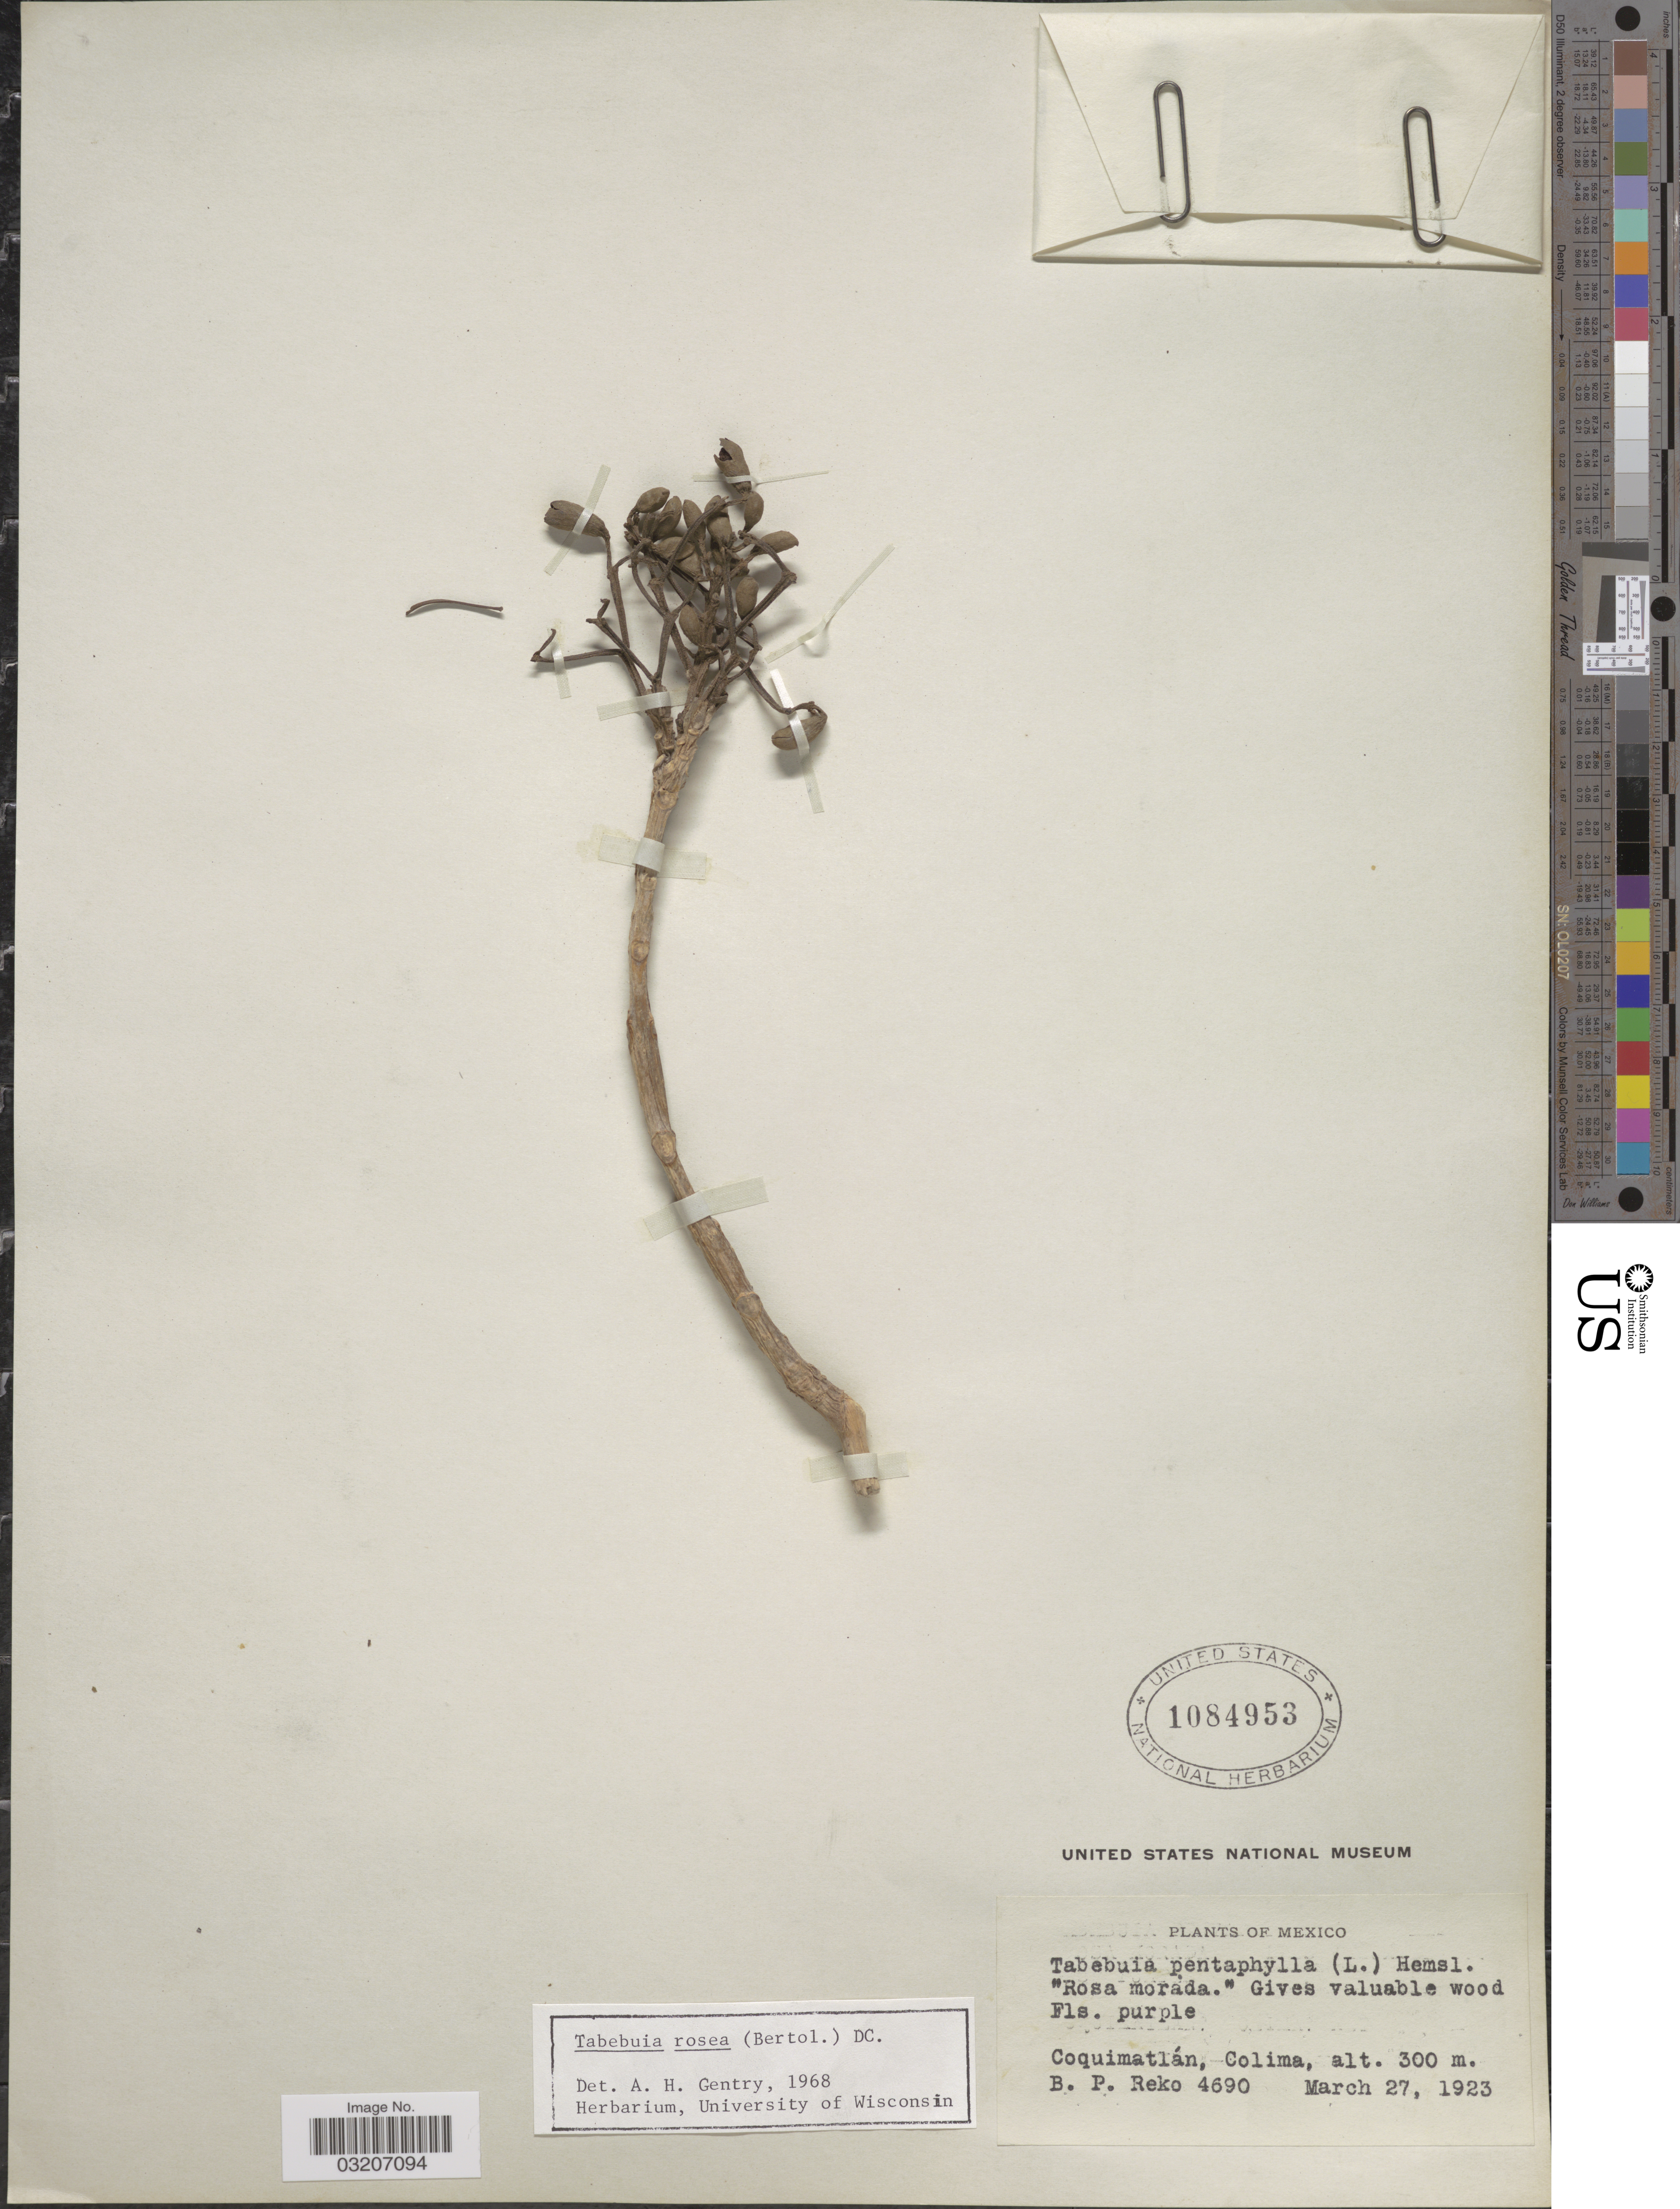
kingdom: Plantae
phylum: Tracheophyta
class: Magnoliopsida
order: Lamiales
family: Bignoniaceae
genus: Tabebuia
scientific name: Tabebuia rosea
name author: (Bertol.) DC.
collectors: B. P. Reko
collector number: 4690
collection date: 1923-03-27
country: Mexico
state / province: Colima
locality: Coquimatlán.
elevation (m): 300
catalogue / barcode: US 1084953